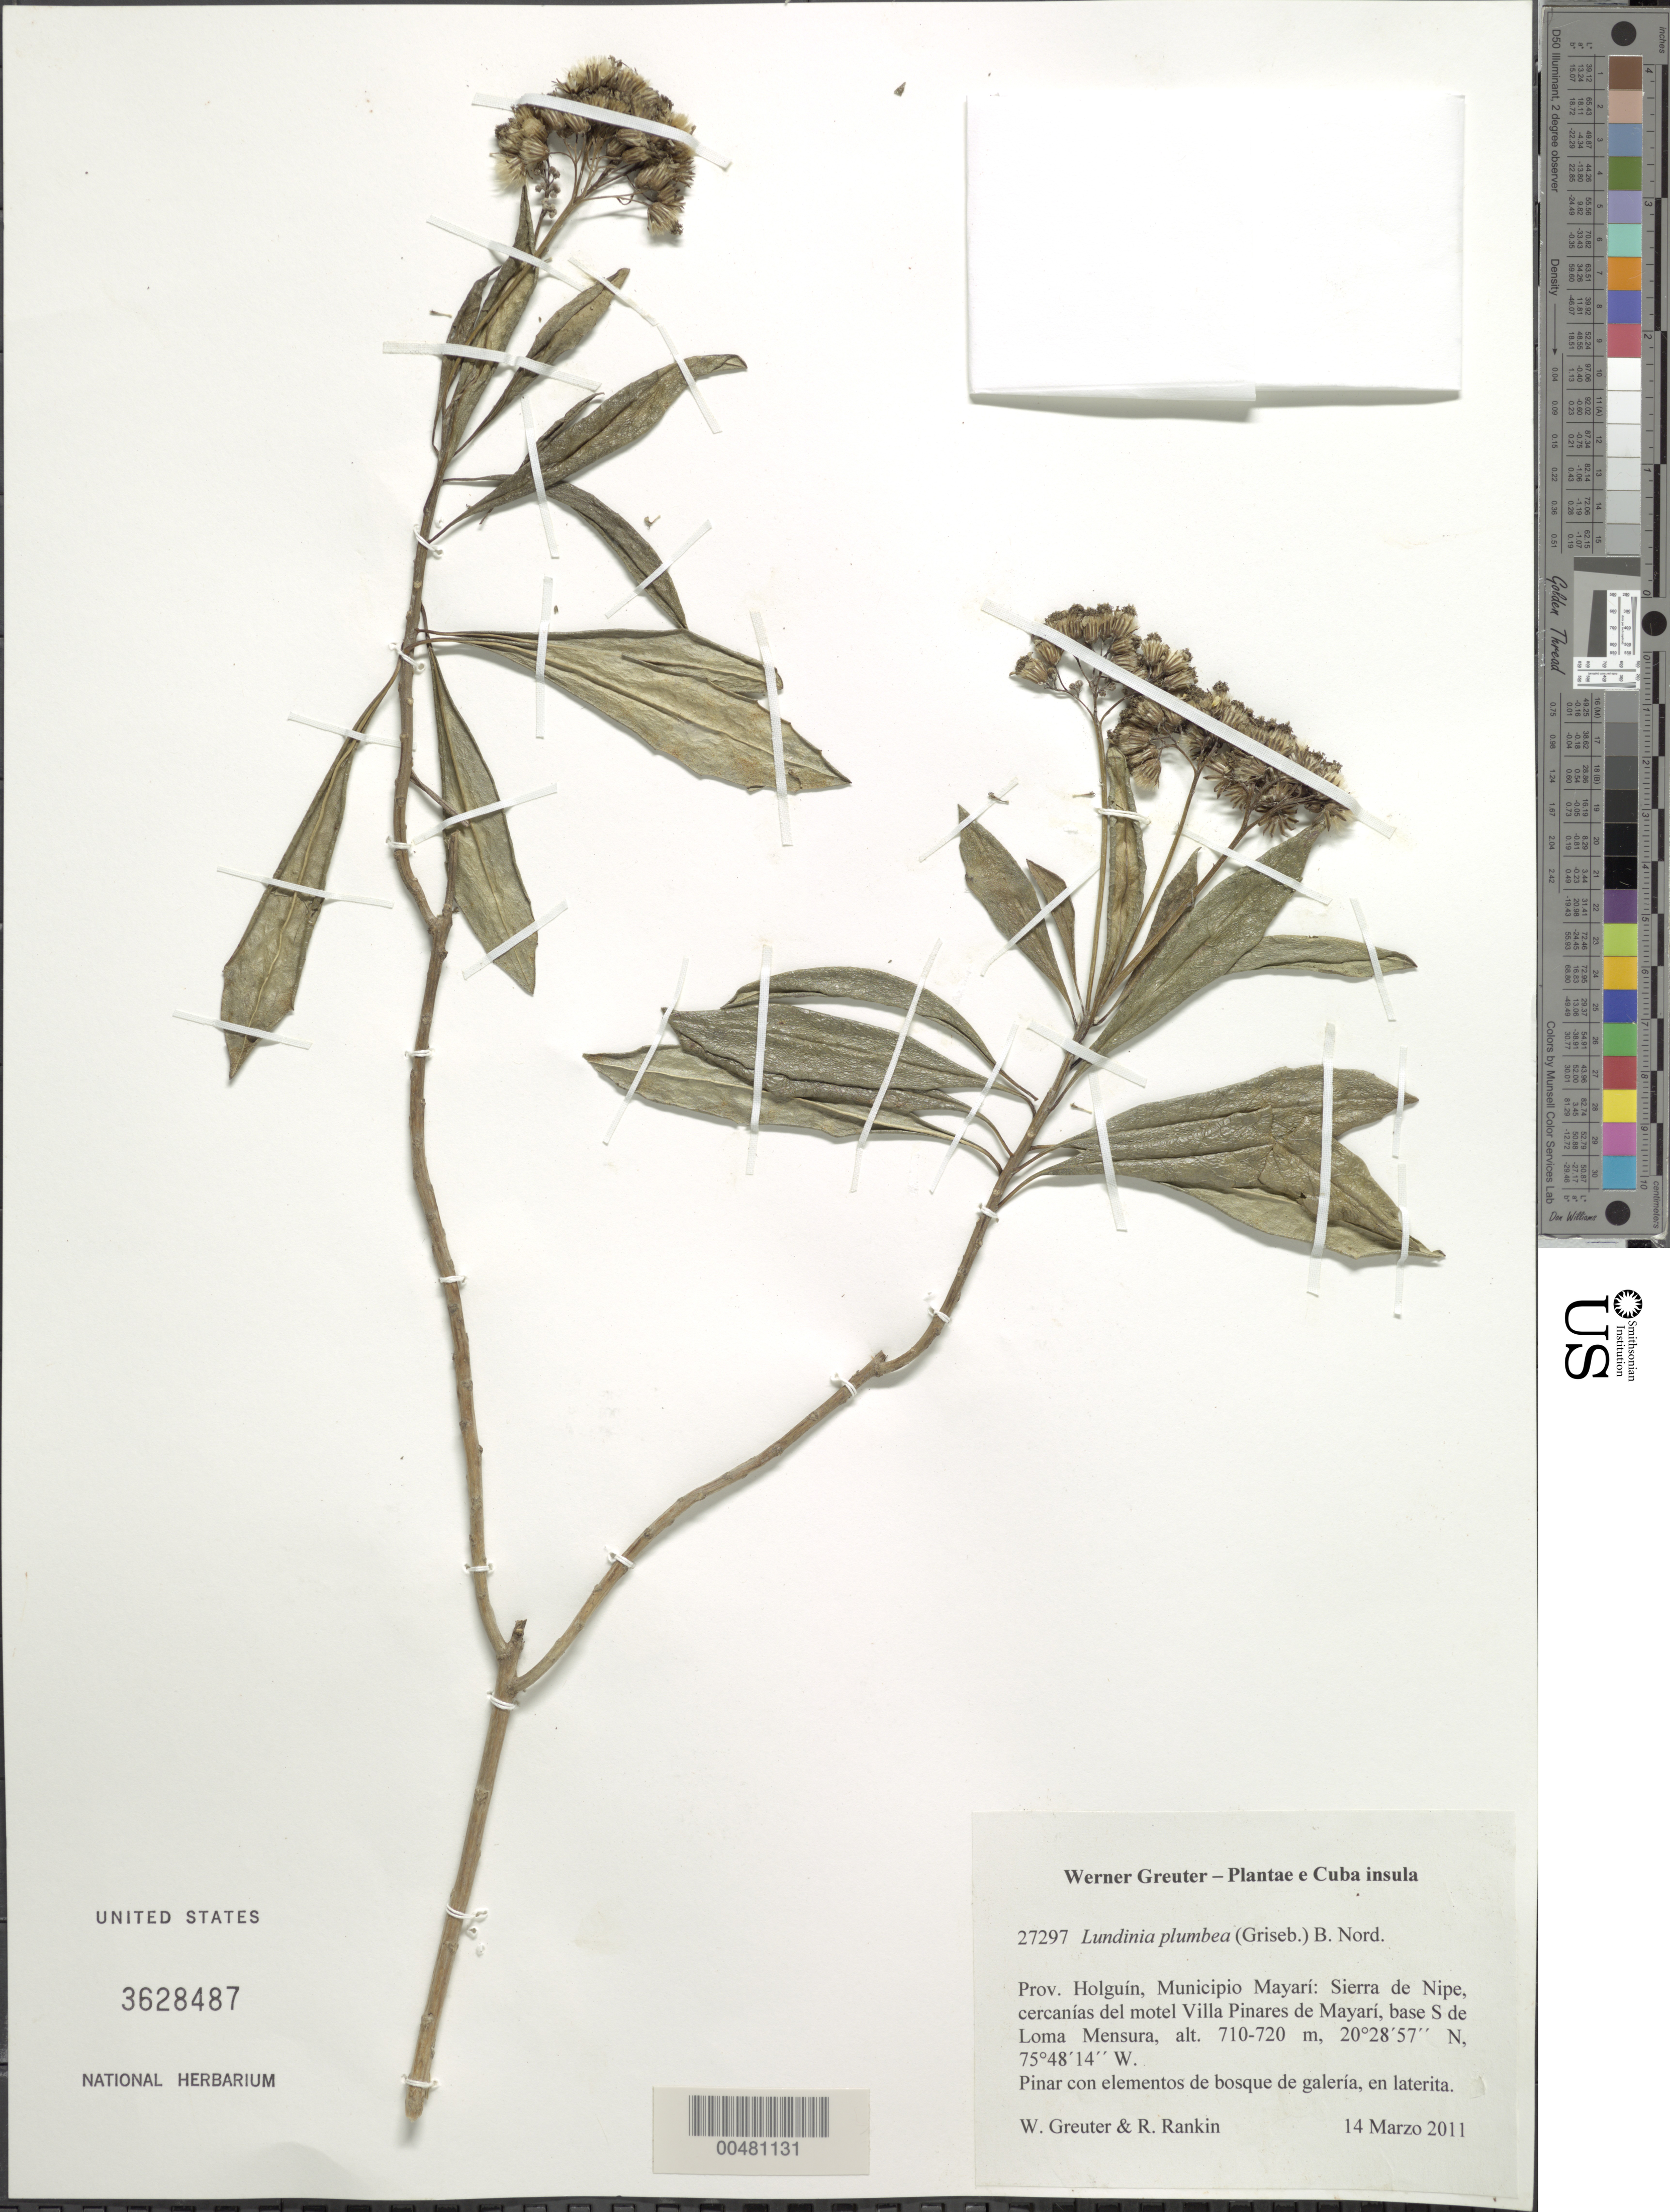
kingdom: Plantae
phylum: Tracheophyta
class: Magnoliopsida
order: Asterales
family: Asteraceae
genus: Senecio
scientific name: Senecio plumbeus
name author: Griseb.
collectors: W. R. Greuter & R. Rankin Rodriguez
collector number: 27297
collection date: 2011-03-14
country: Cuba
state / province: Holguin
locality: Mun. Mayarí, Sierra de Nipe, cercanías motel Villa Pinares de Mayarí, base S de Loma Mensura.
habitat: Pinar con elementos de bosque de galería, en laterita.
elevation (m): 710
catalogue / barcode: US 3628487